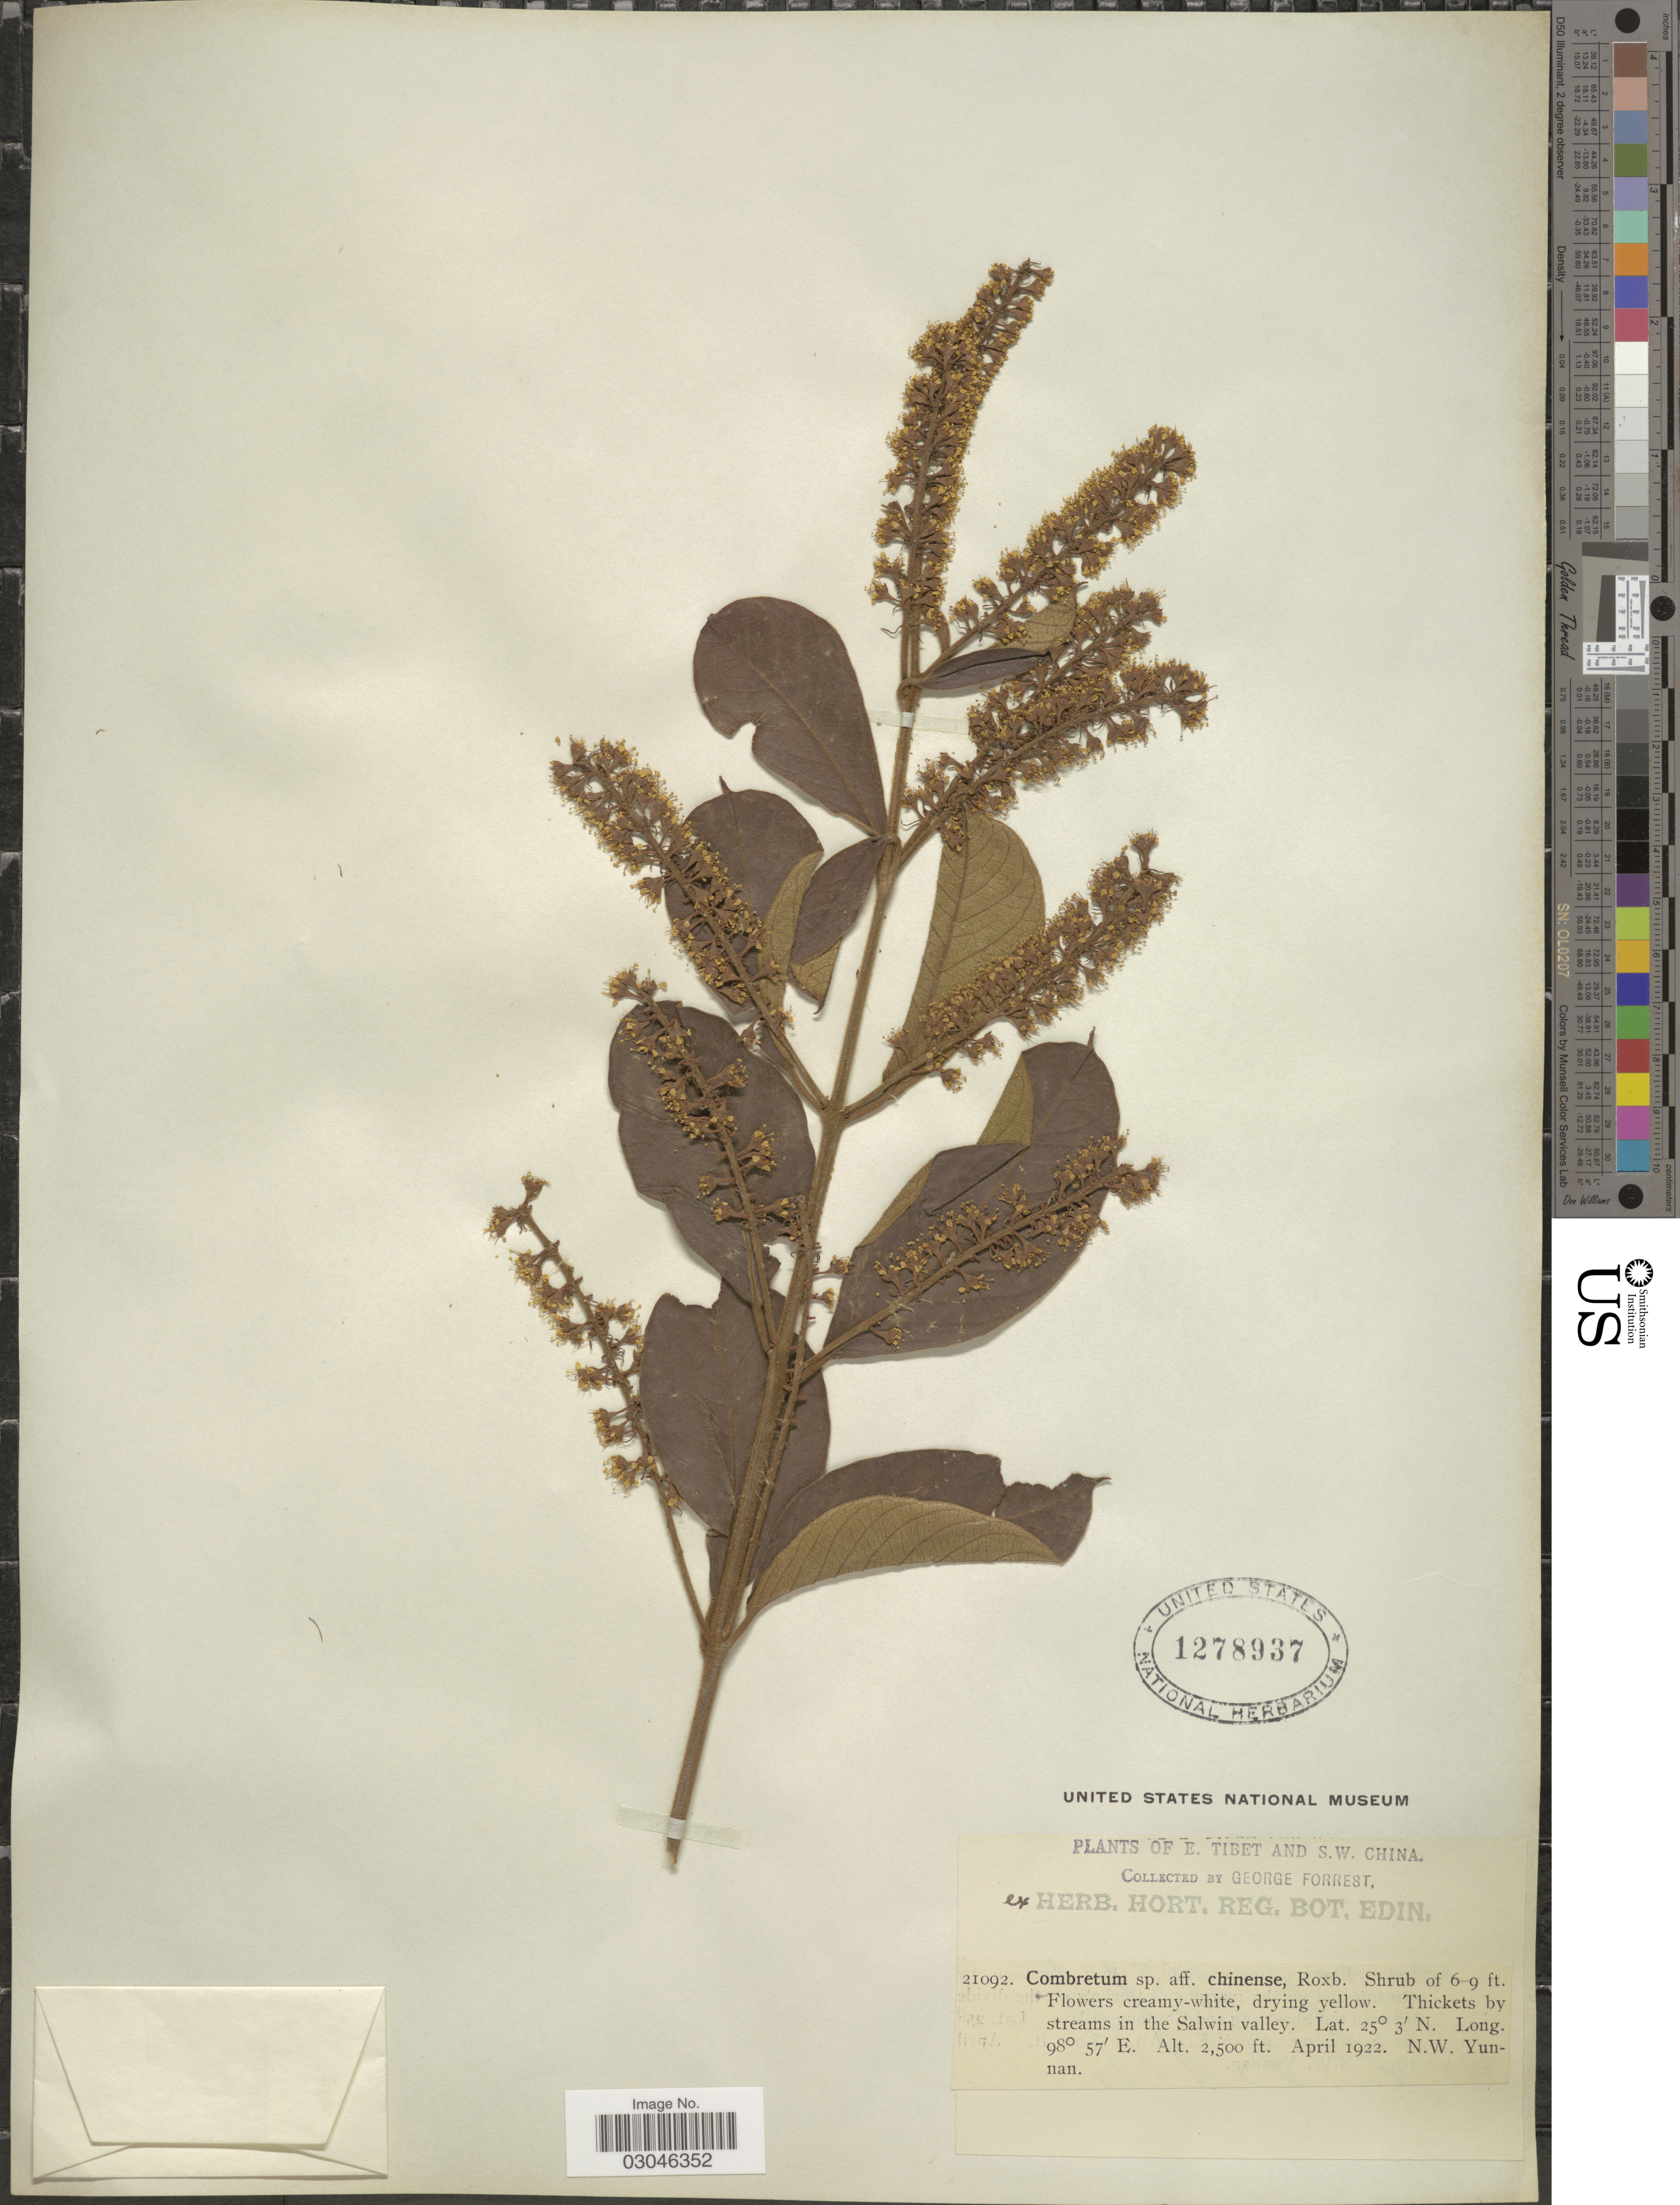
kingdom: Plantae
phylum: Tracheophyta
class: Magnoliopsida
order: Myrtales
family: Combretaceae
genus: Combretum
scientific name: Combretum chinense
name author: G. Don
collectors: G. Forrest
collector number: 21092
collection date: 1922-04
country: China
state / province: Yunnan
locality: S.W. China. Streams in the Salwin valley.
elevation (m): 762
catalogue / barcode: US 1278937